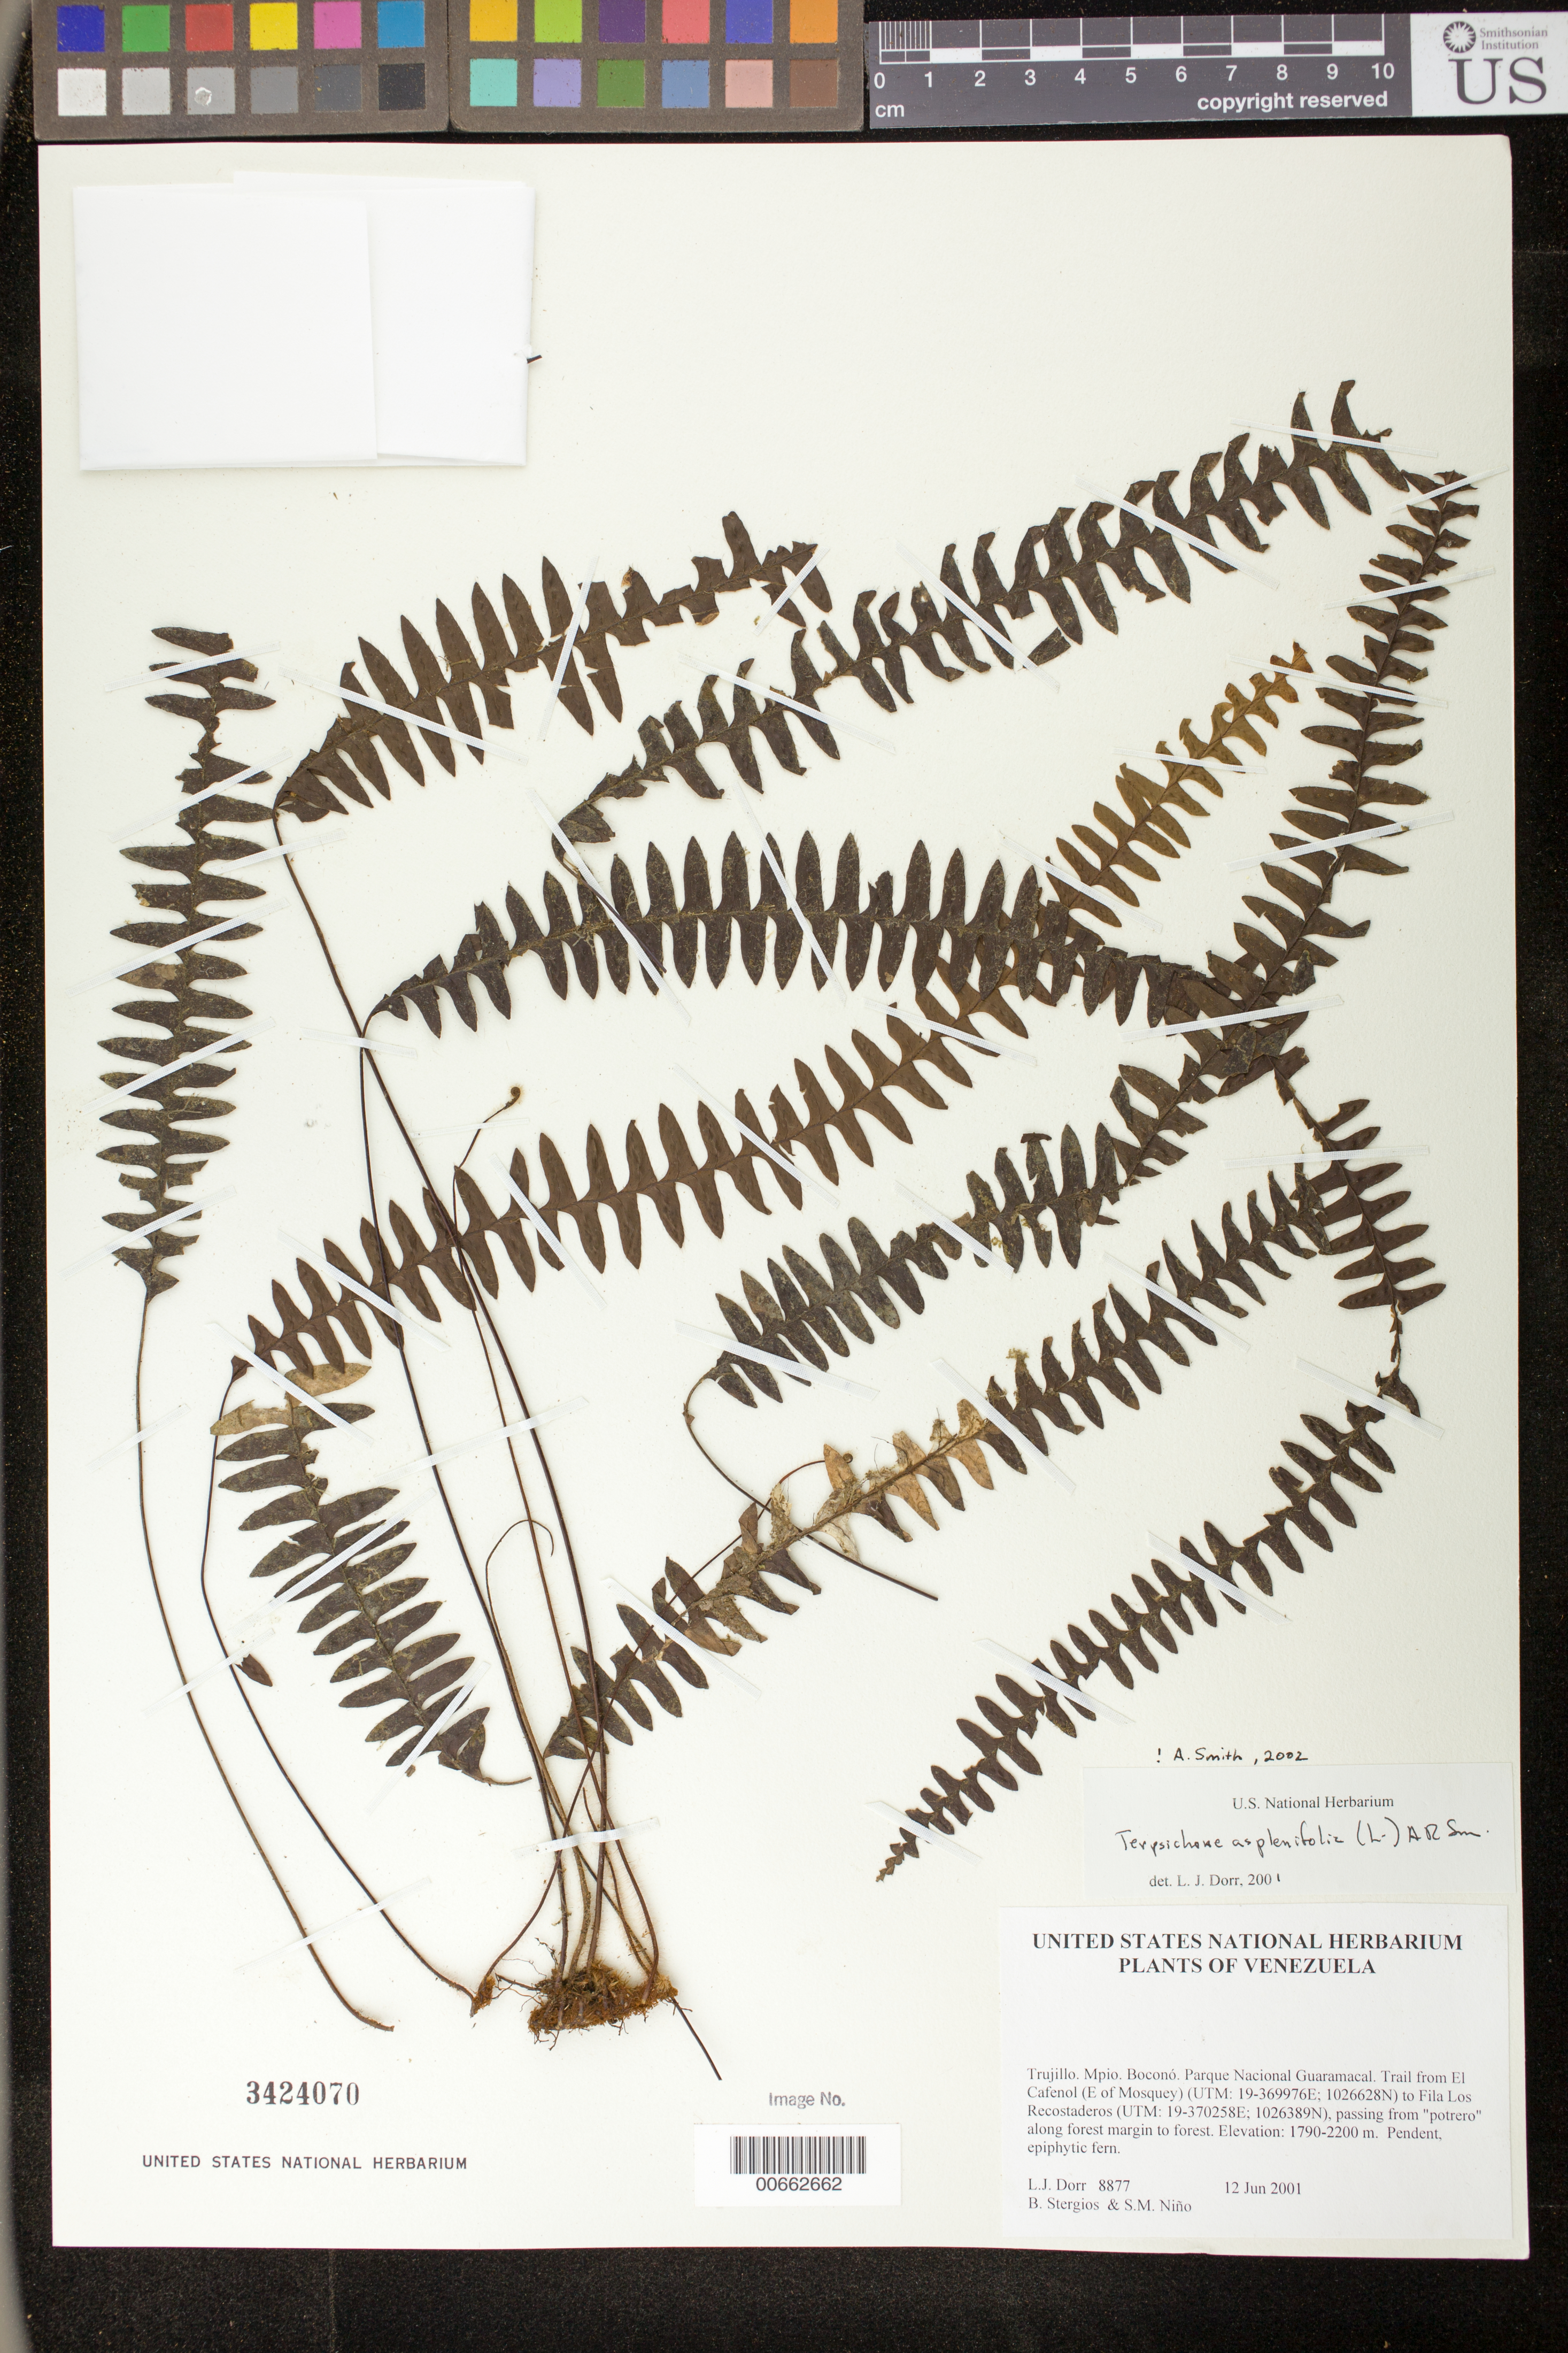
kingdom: Plantae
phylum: Tracheophyta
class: Polypodiopsida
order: Polypodiales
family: Polypodiaceae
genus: Terpsichore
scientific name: Terpsichore asplenifolia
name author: (L.) A.R. Sm.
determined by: Dorr, L. J., (BOT), Smithsonian Institution - National Museum of Natural History (UNITED STATES)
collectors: L. J. Dorr, B. G. Stergios & S. M. Niño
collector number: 8877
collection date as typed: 12 Jun 2001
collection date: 2001-06-12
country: Venezuela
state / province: Trujillo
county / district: Boconó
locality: Parque Nacional Guaramacal. Trail from El Cafenol (E of Mosquey) to Fila Los Recostaderos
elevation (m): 1790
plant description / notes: PORT, US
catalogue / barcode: US 3424070